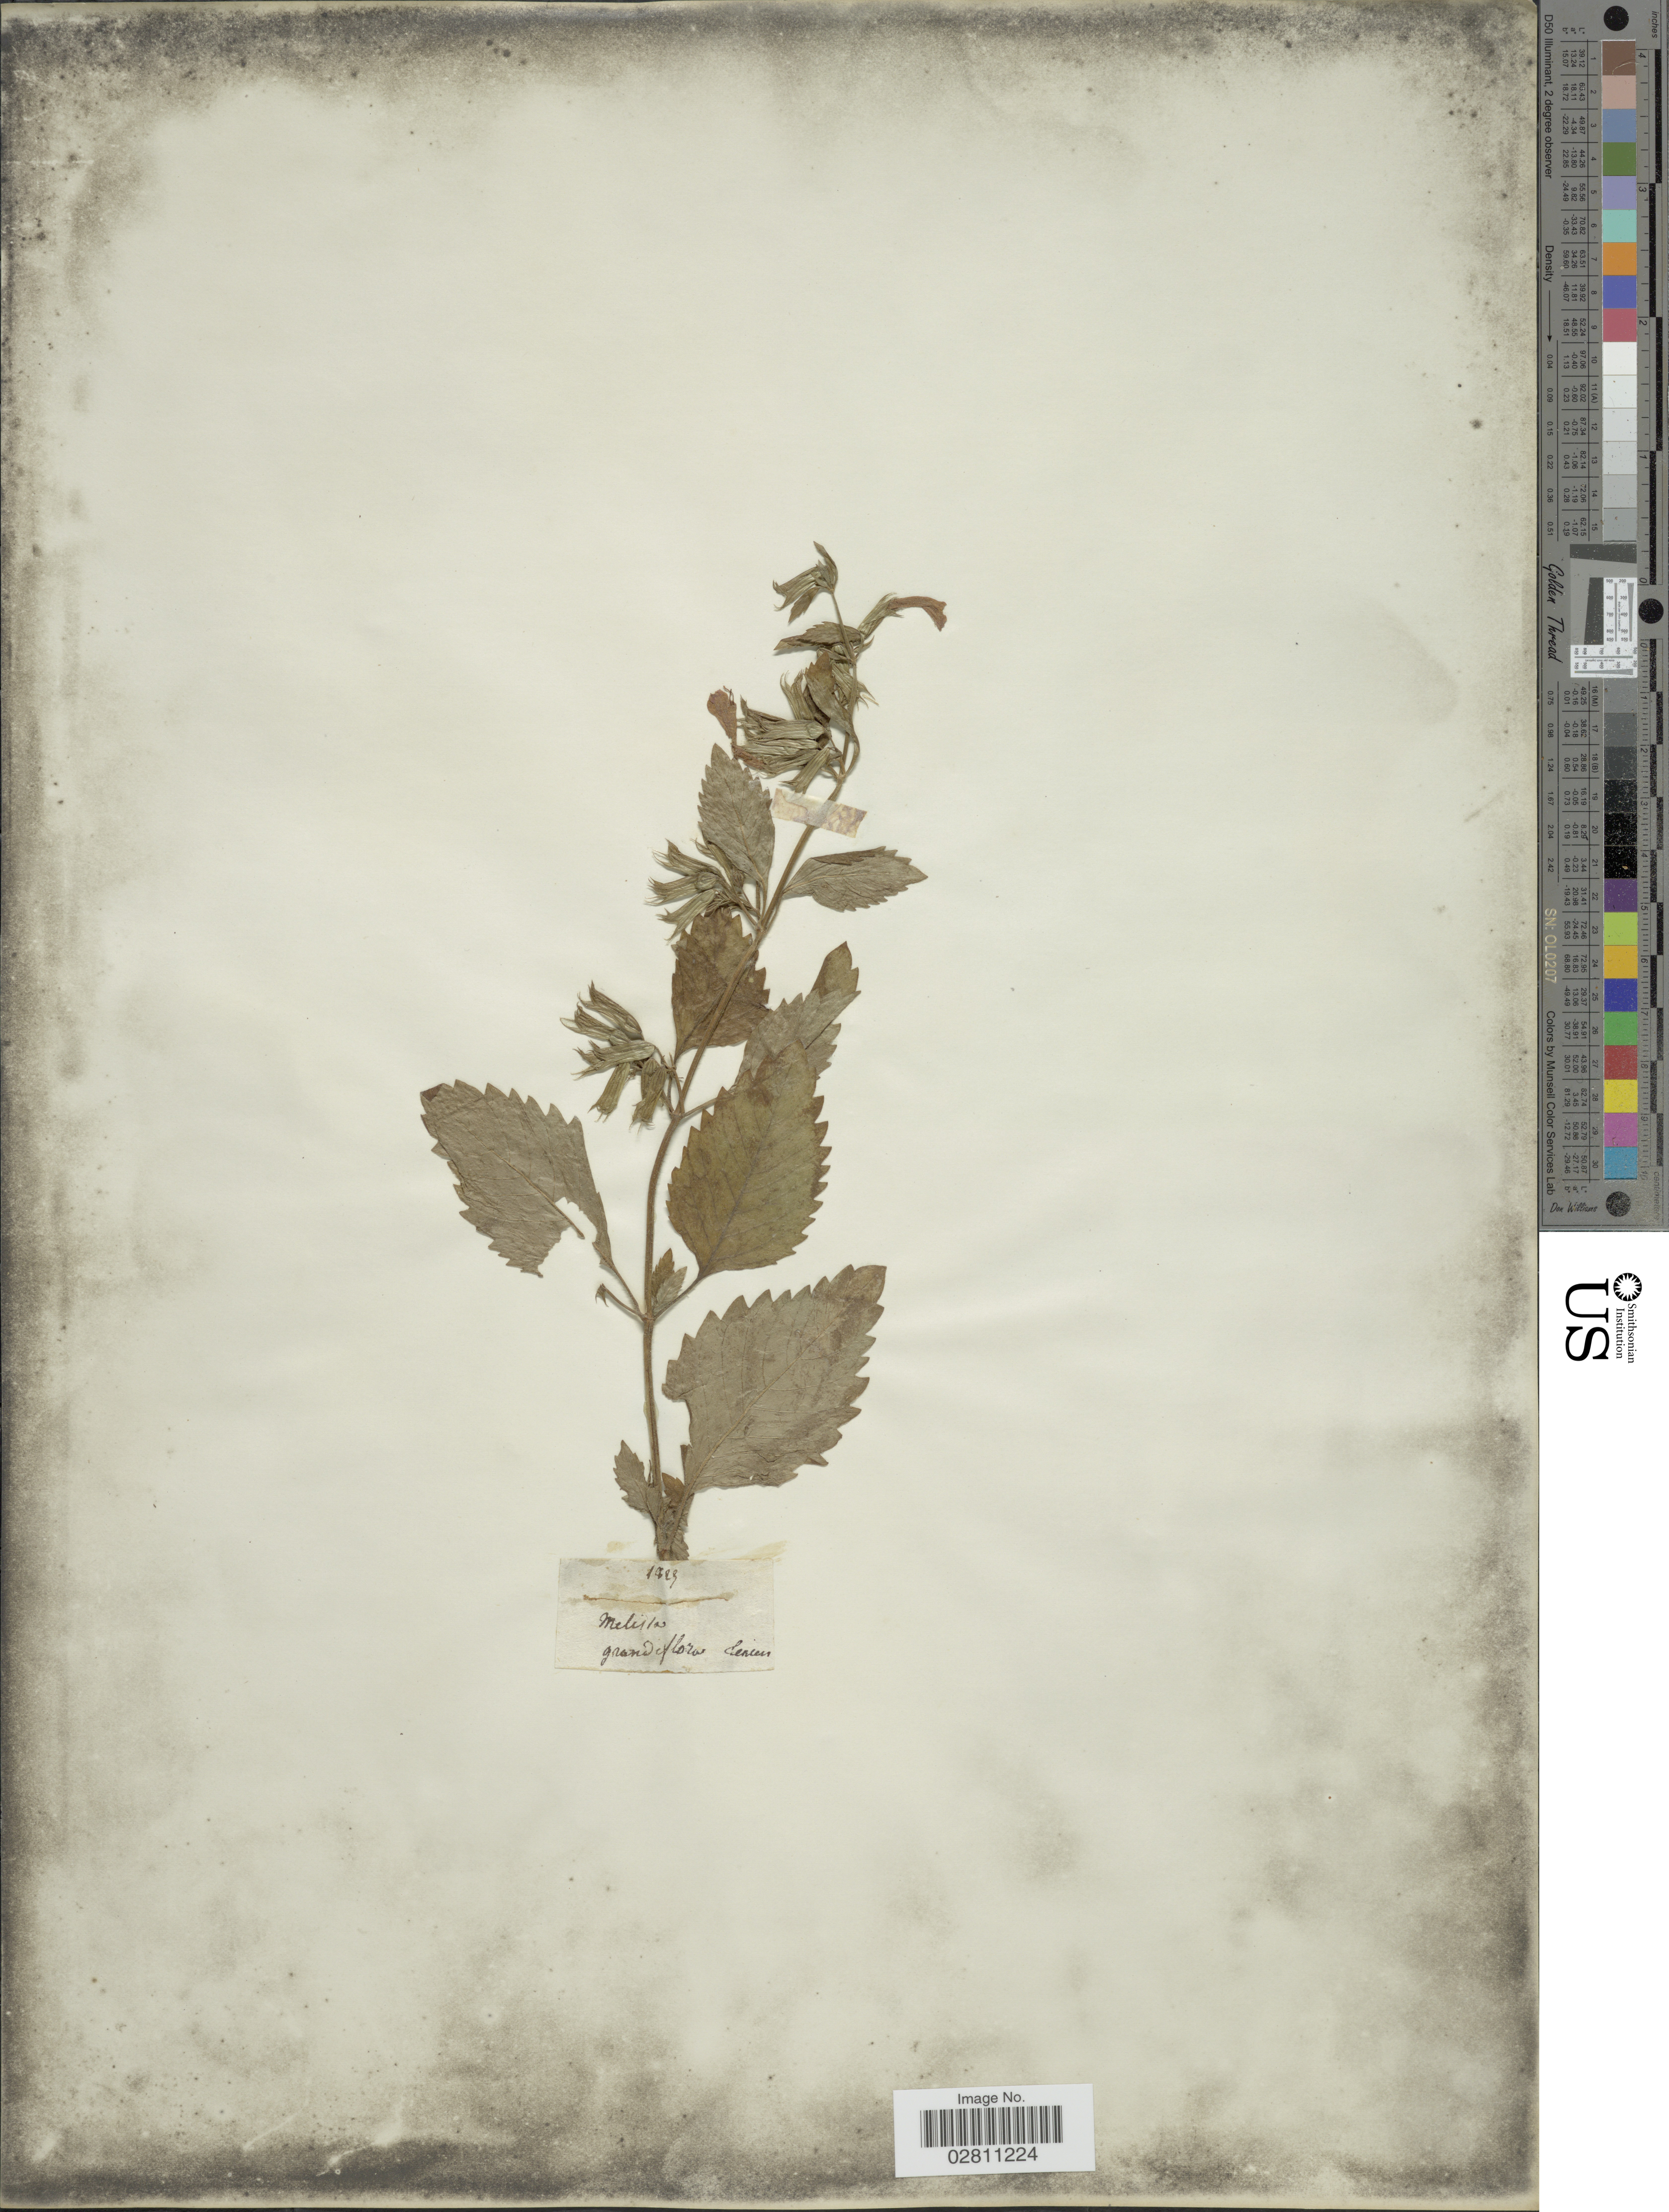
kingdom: Plantae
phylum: Tracheophyta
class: Magnoliopsida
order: Lamiales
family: Lamiaceae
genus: Clinopodium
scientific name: Clinopodium grandiflorum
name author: (L.) Kuntze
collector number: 1827*